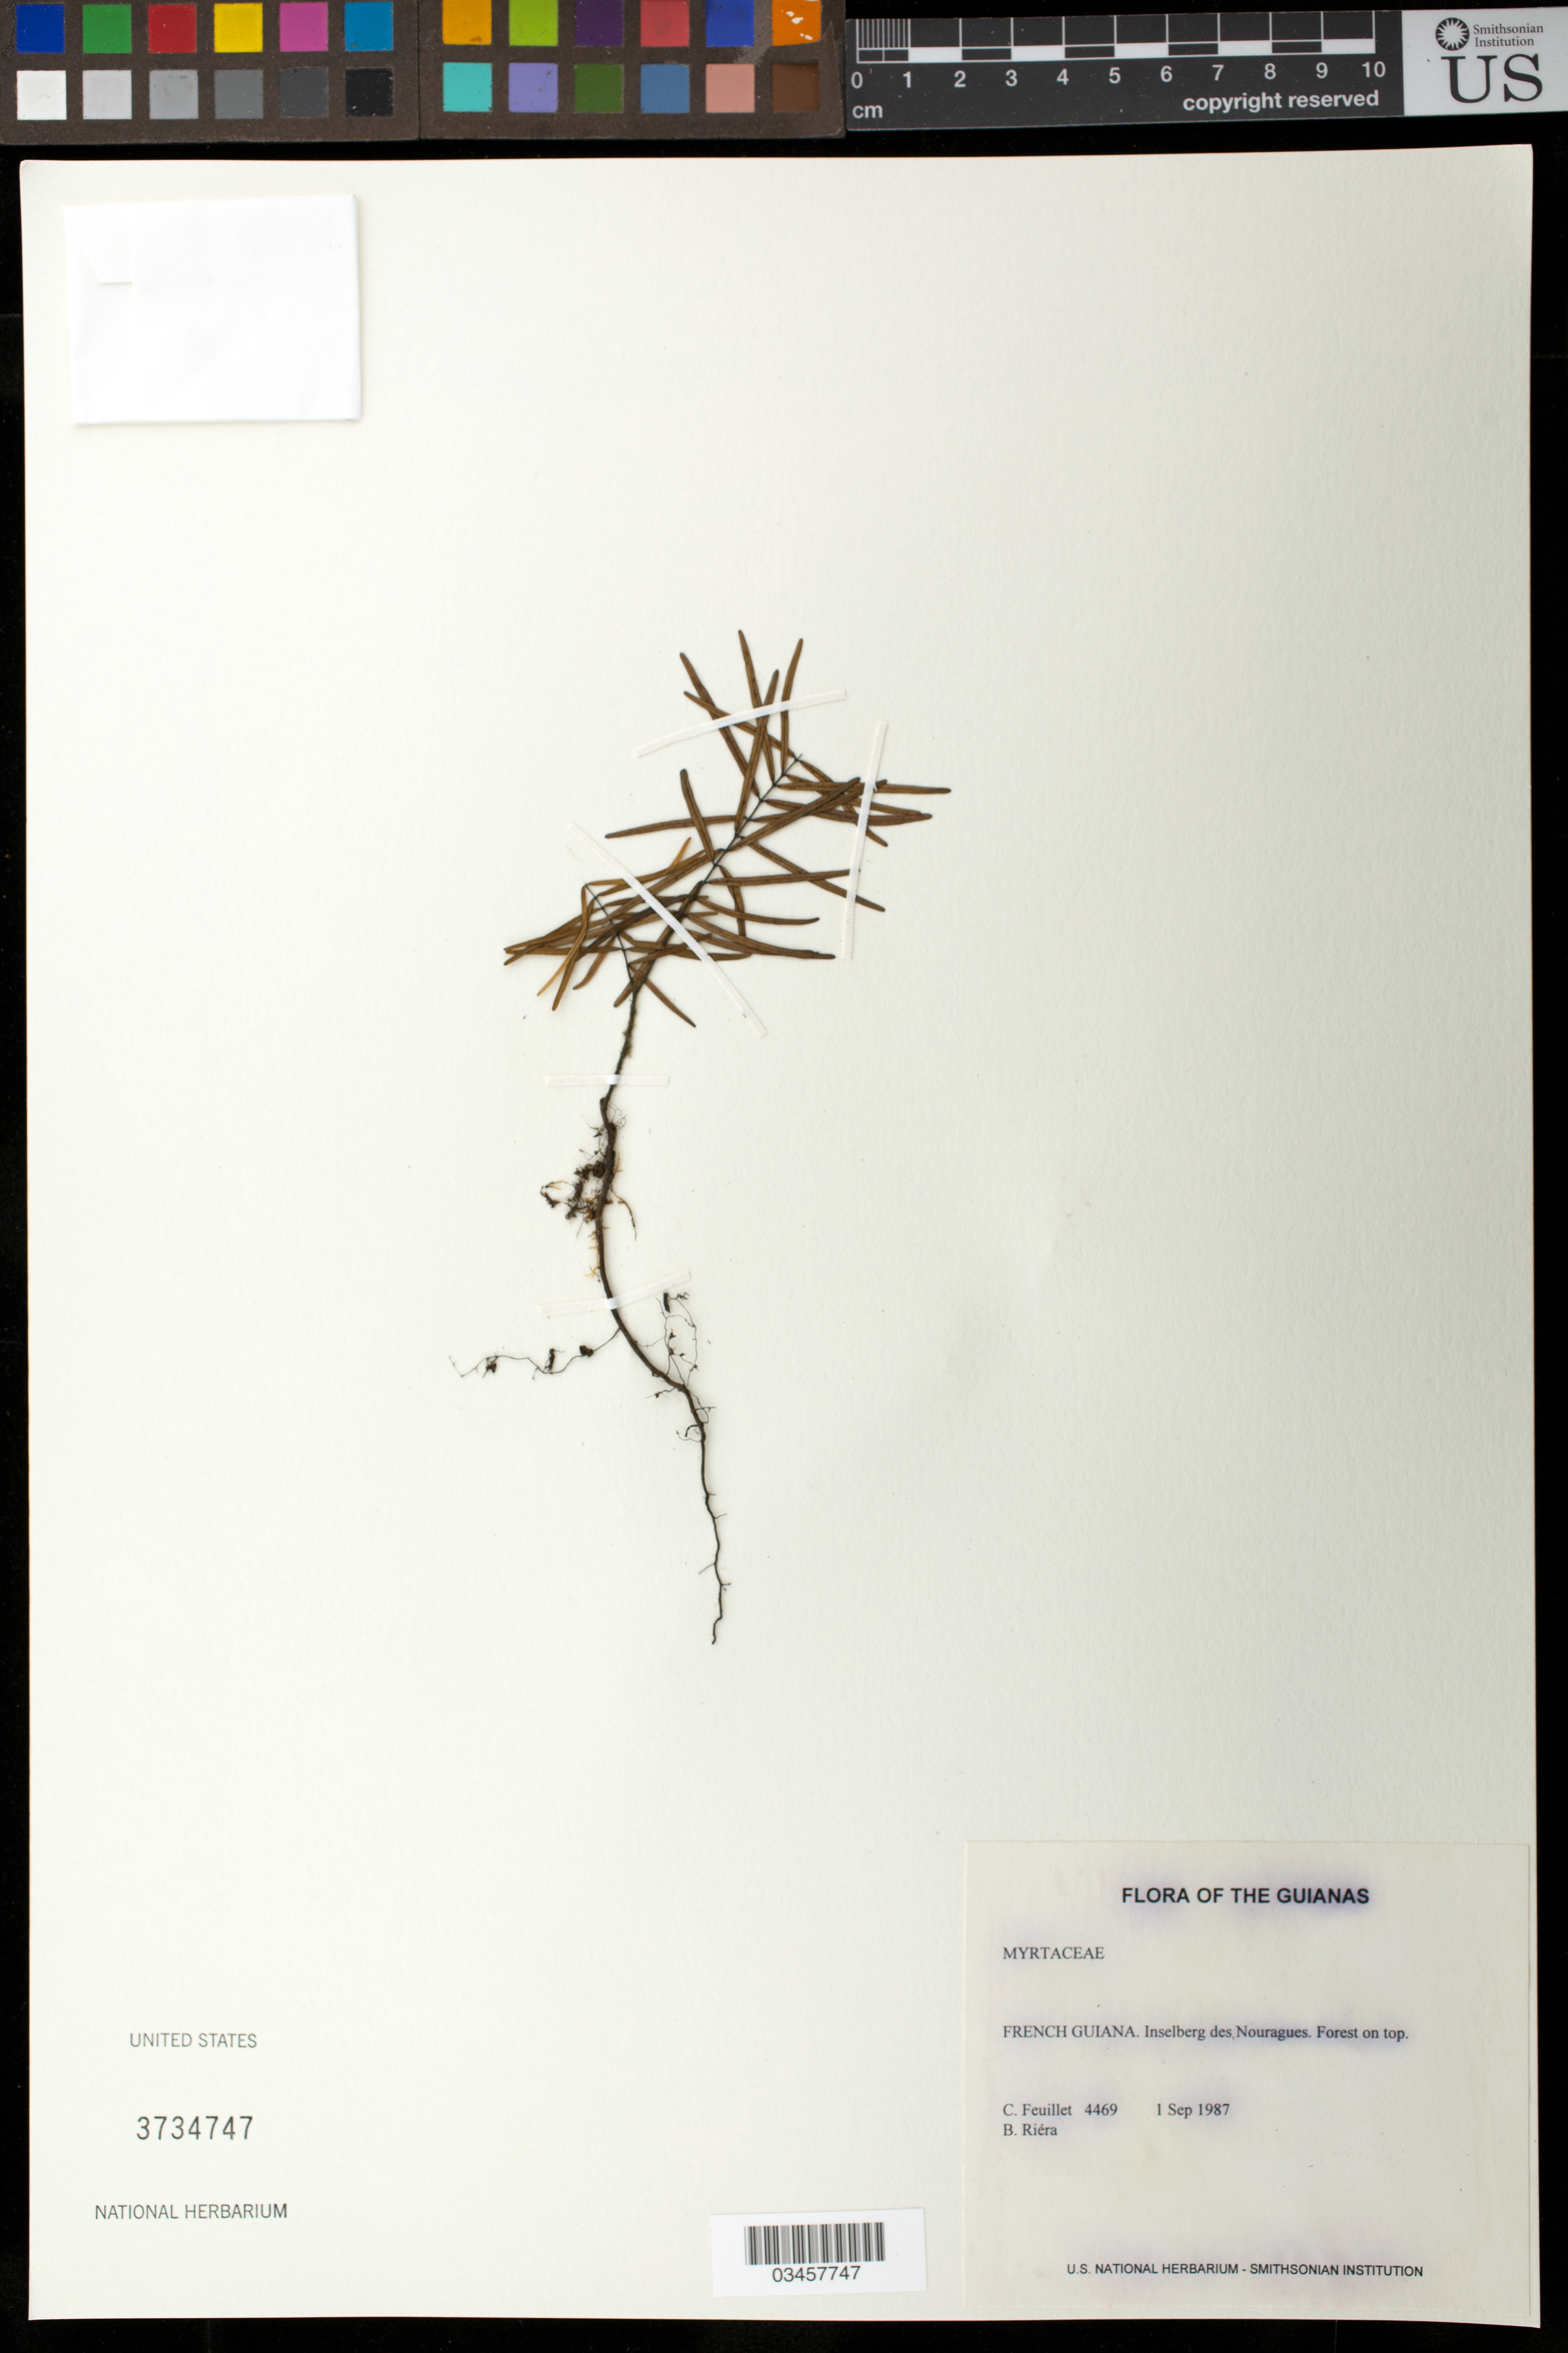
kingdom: Plantae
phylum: Tracheophyta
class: Magnoliopsida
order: Myrtales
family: Myrtaceae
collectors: C. Feuillet & B. Riéra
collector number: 4469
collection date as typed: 1 Sep 1987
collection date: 1987-09-01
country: French Guiana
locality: Inselberg des Nouragues.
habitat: Forest on top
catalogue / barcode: US 3734747